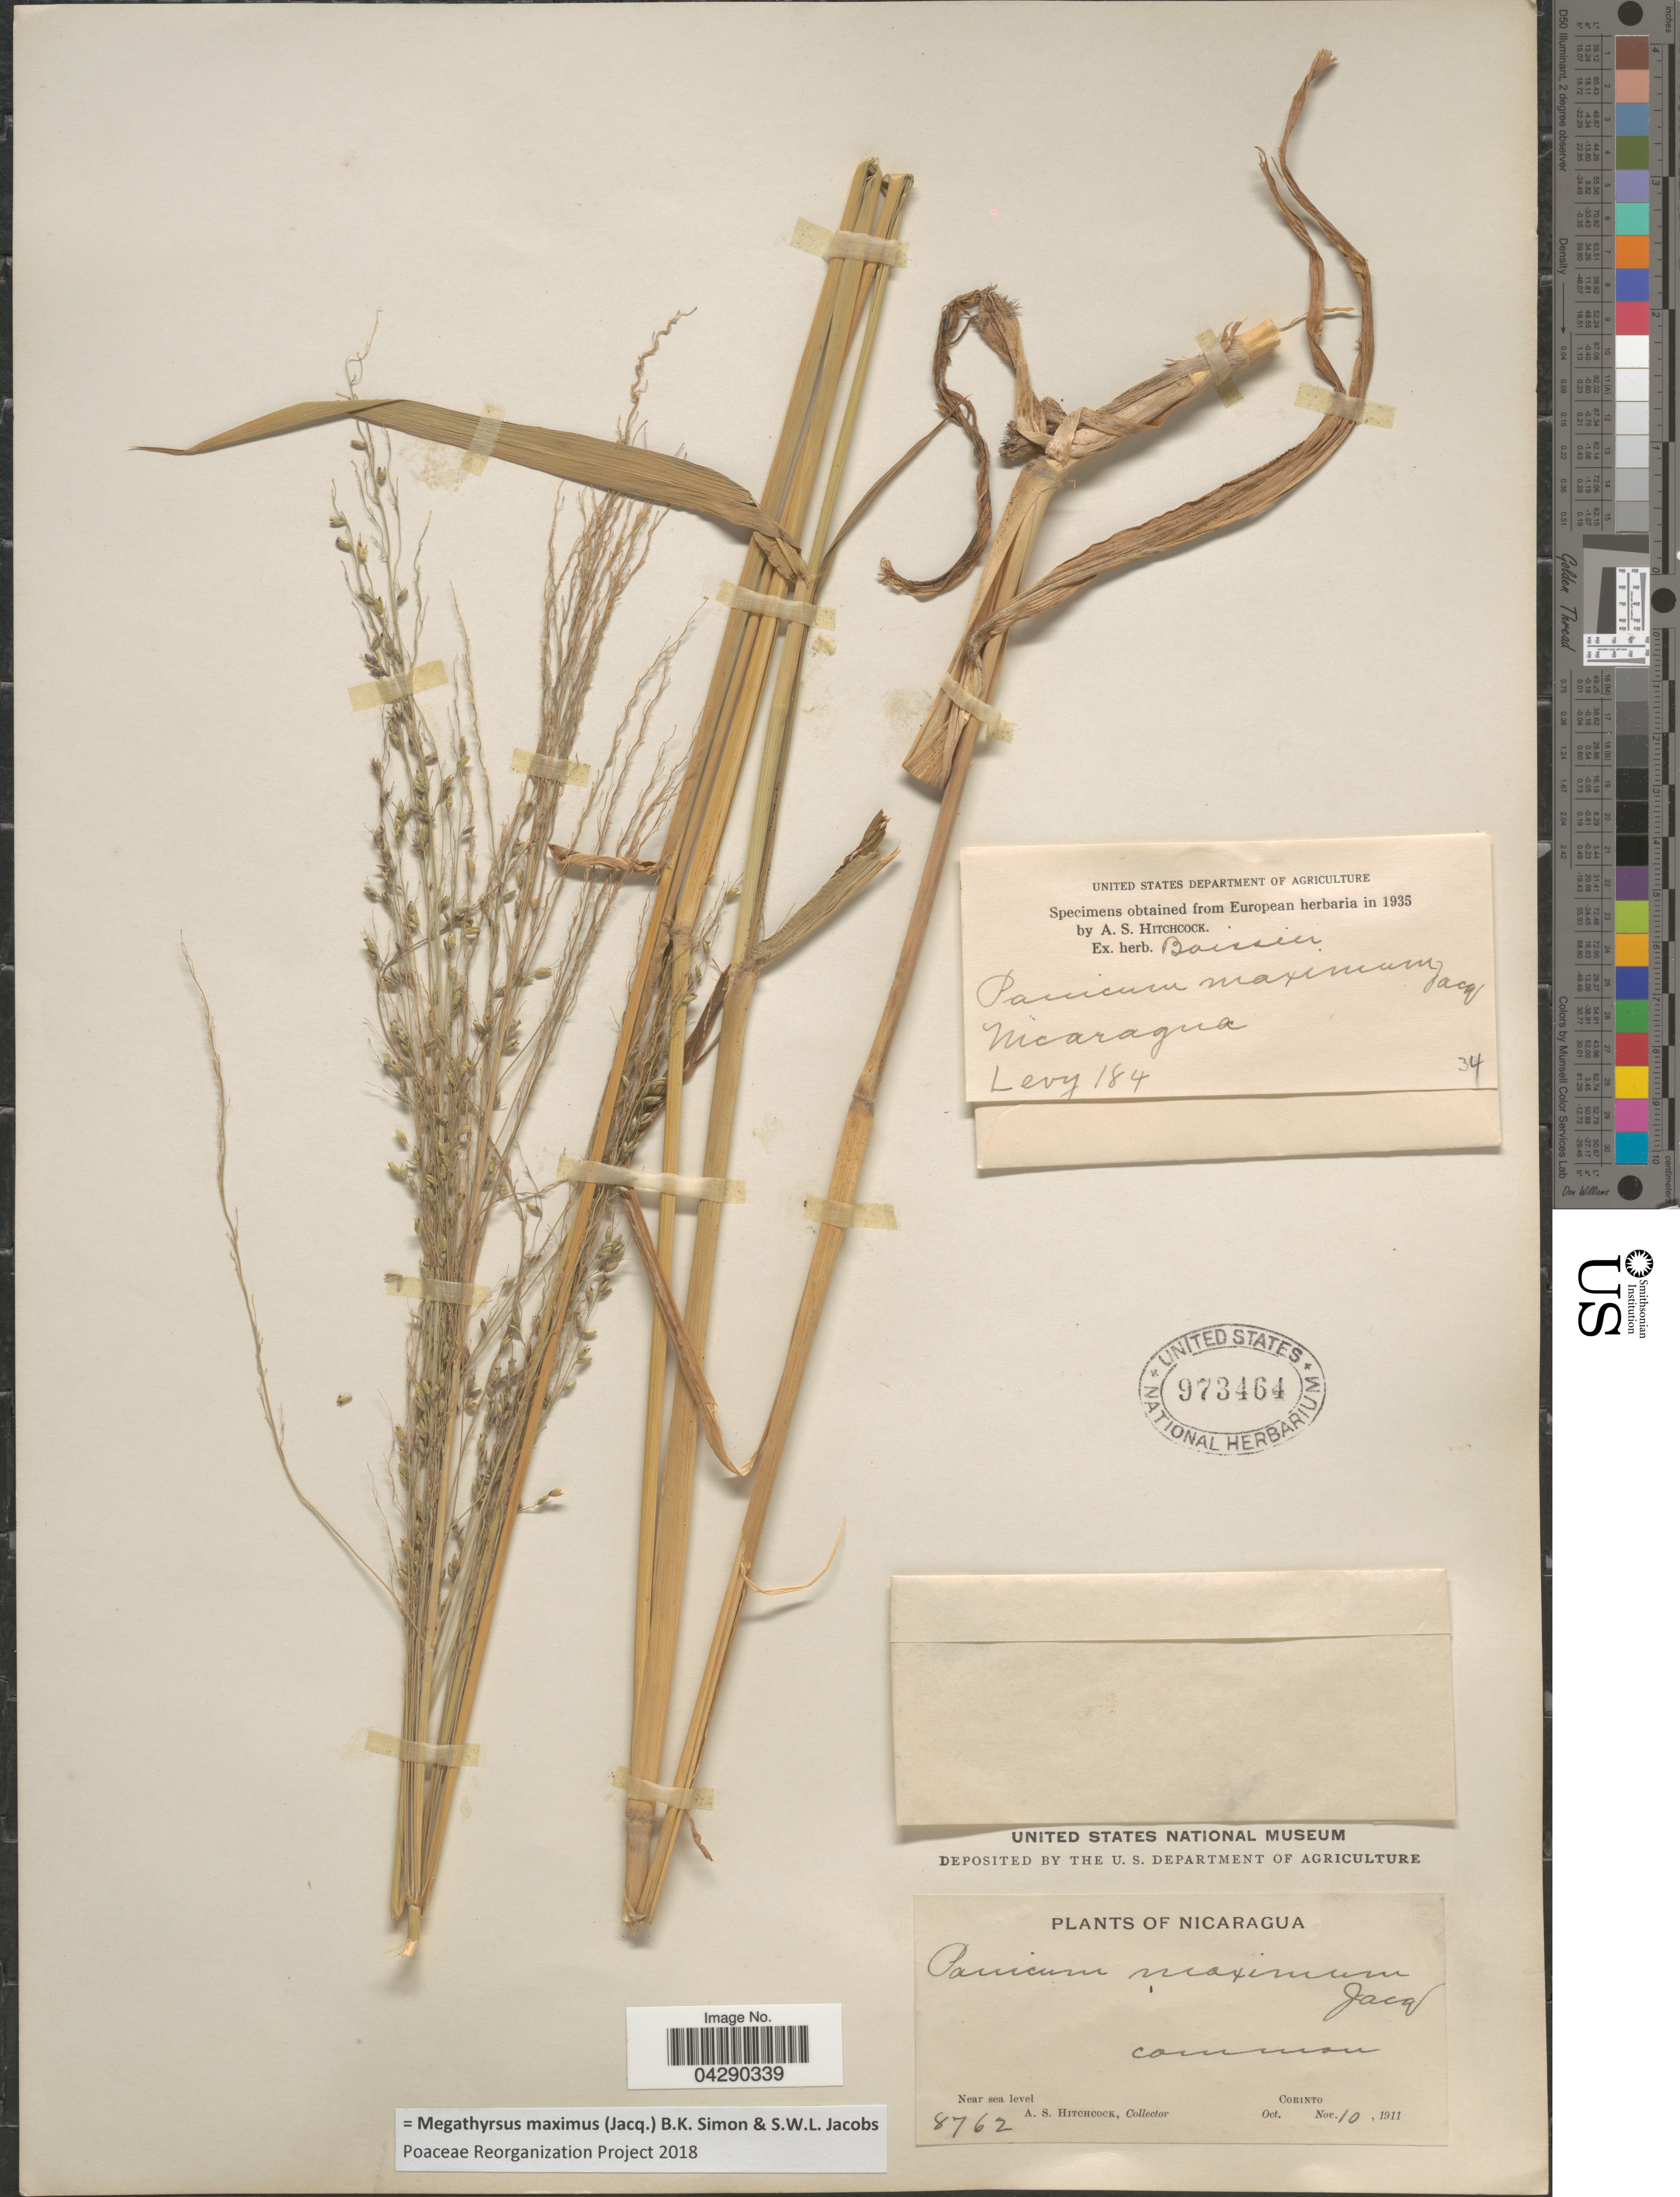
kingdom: Plantae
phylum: Tracheophyta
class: Liliopsida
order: Poales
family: Poaceae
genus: Megathyrsus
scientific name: Megathyrsus maximus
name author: (Jacq.) B.K. Simon & S.W.L. Jacobs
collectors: A. S. Hitchcock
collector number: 8762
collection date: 1911-11-10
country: Nicaragua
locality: Corinto.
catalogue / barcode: US 973464-2